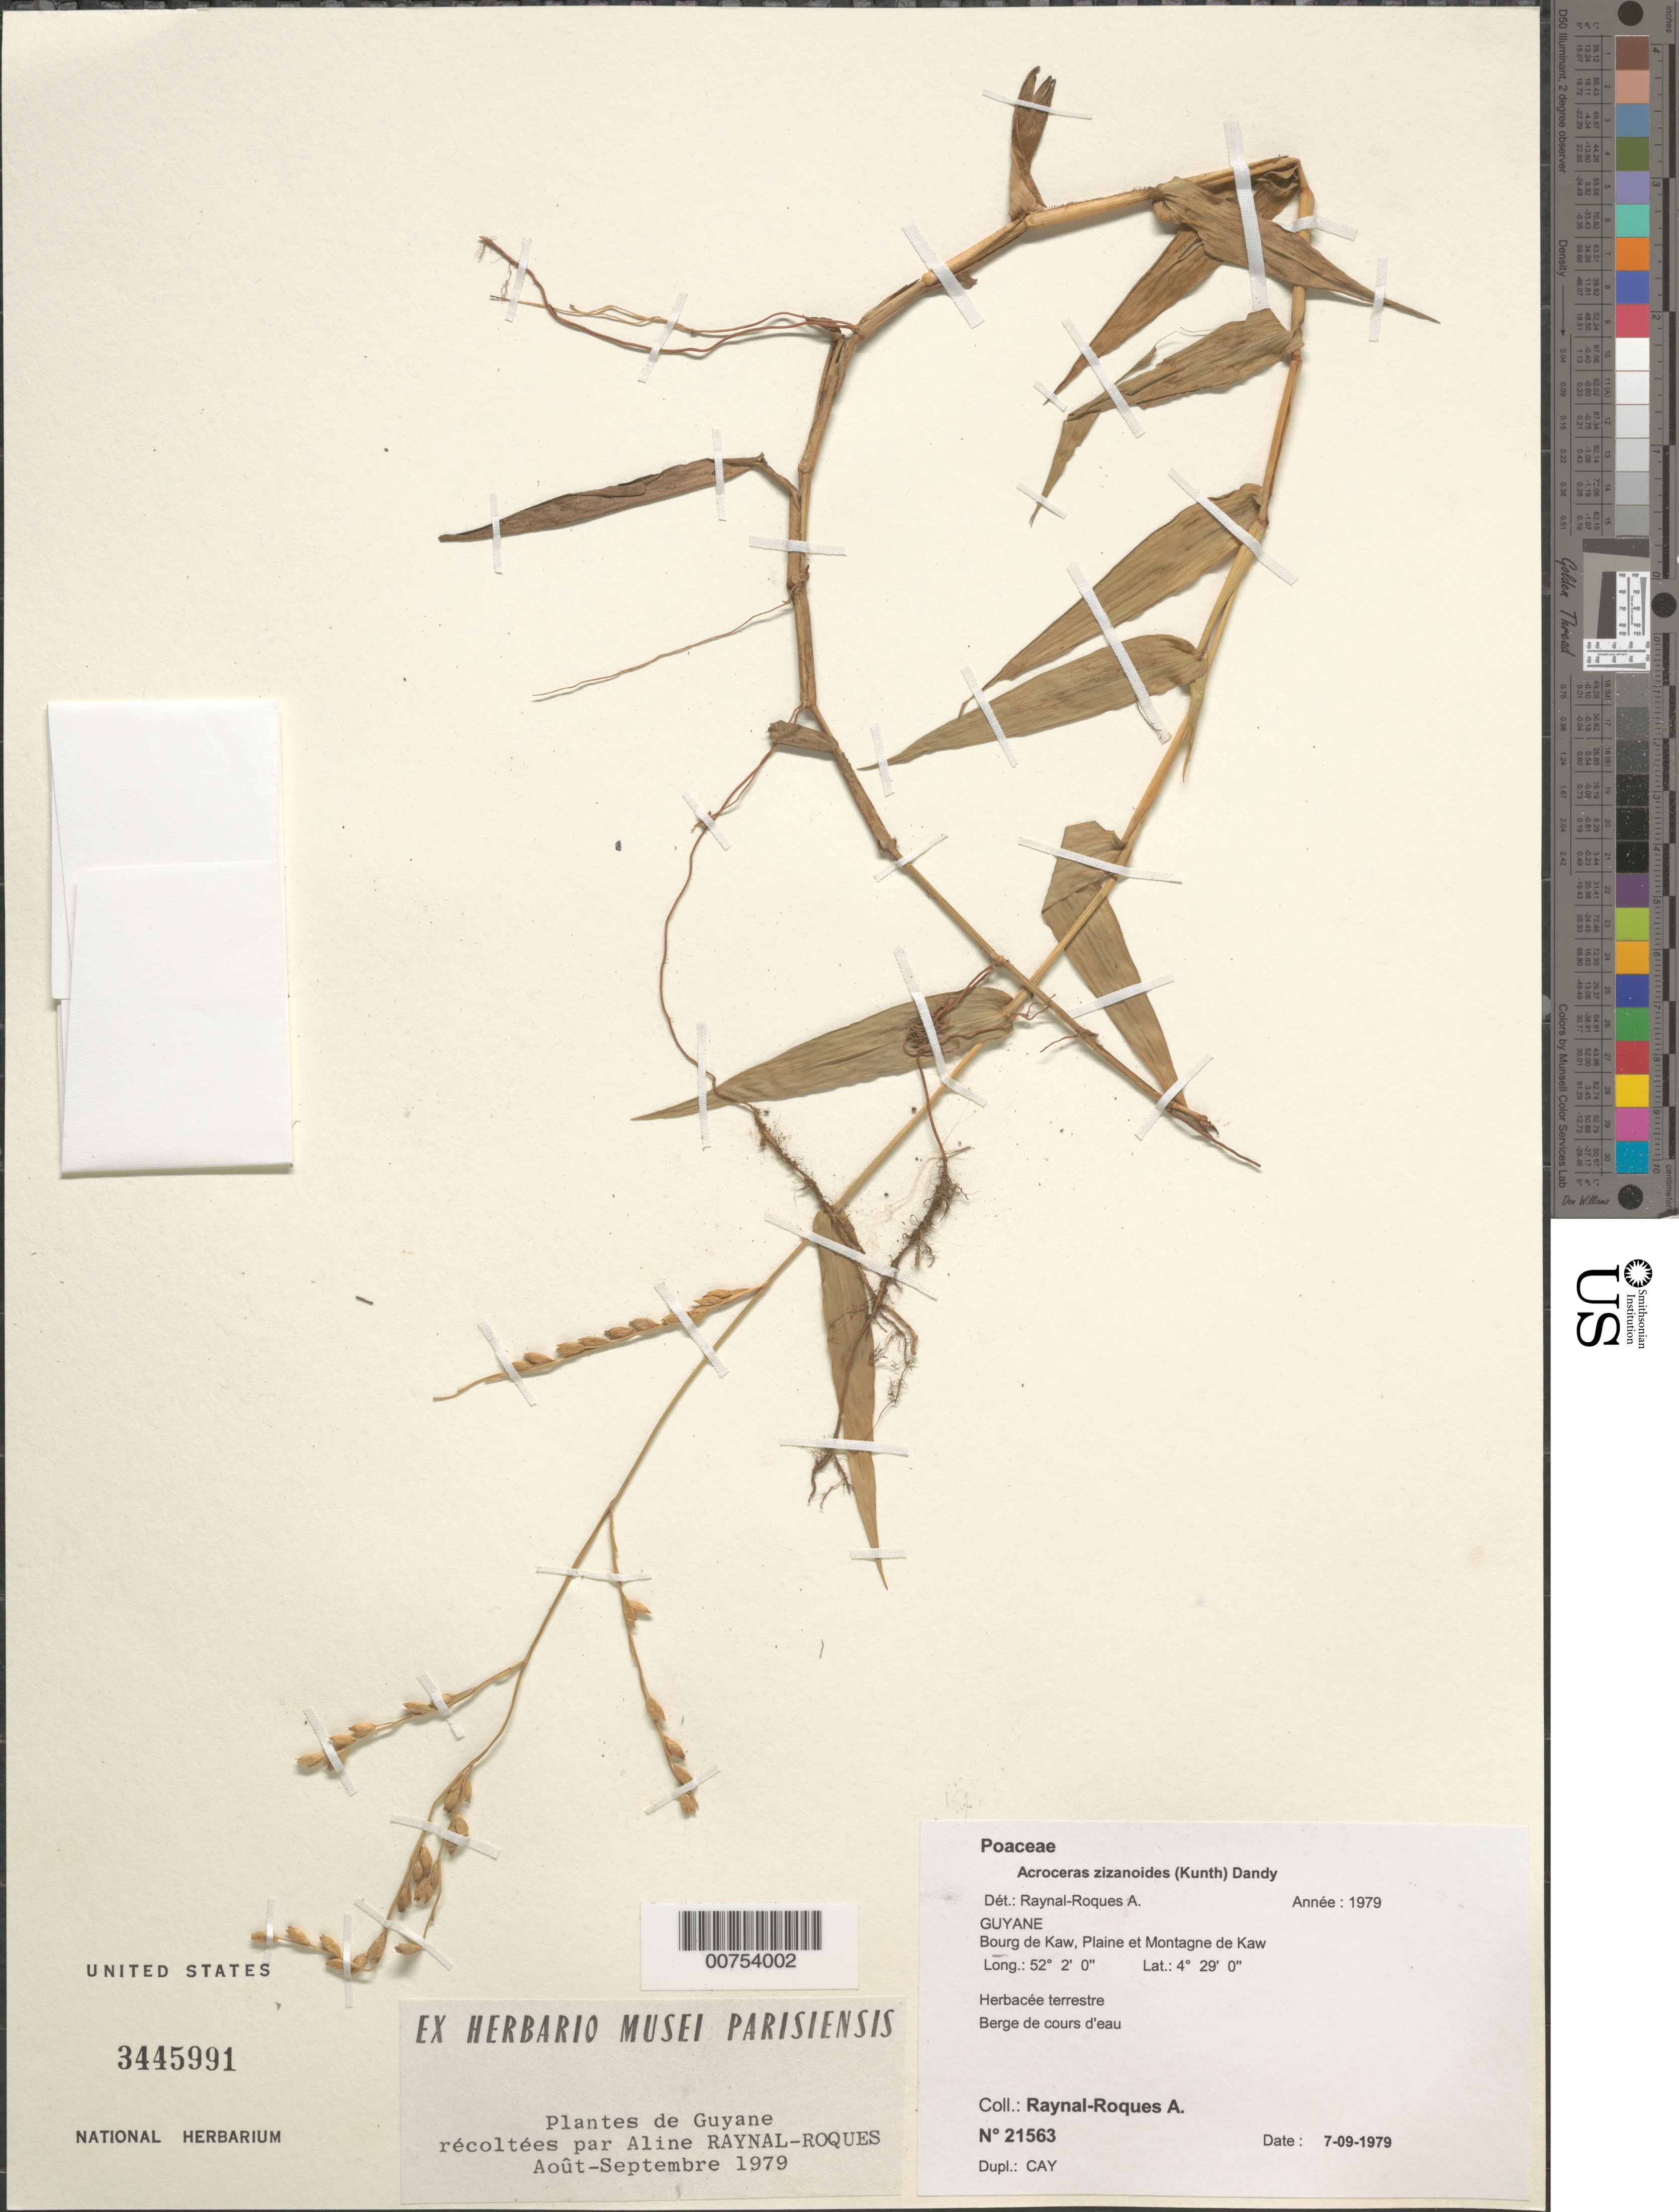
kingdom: Plantae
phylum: Tracheophyta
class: Liliopsida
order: Poales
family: Poaceae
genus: Acroceras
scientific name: Acroceras zizanioides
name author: (Kunth) Dandy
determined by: Raynal, A. M.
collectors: A. M. Raynal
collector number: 21563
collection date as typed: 7-Sep-79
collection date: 1979-09-07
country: French Guiana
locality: Bourg de Kaw, Plaine et Montagne de Kaw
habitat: Edge of water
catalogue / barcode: US 3445991